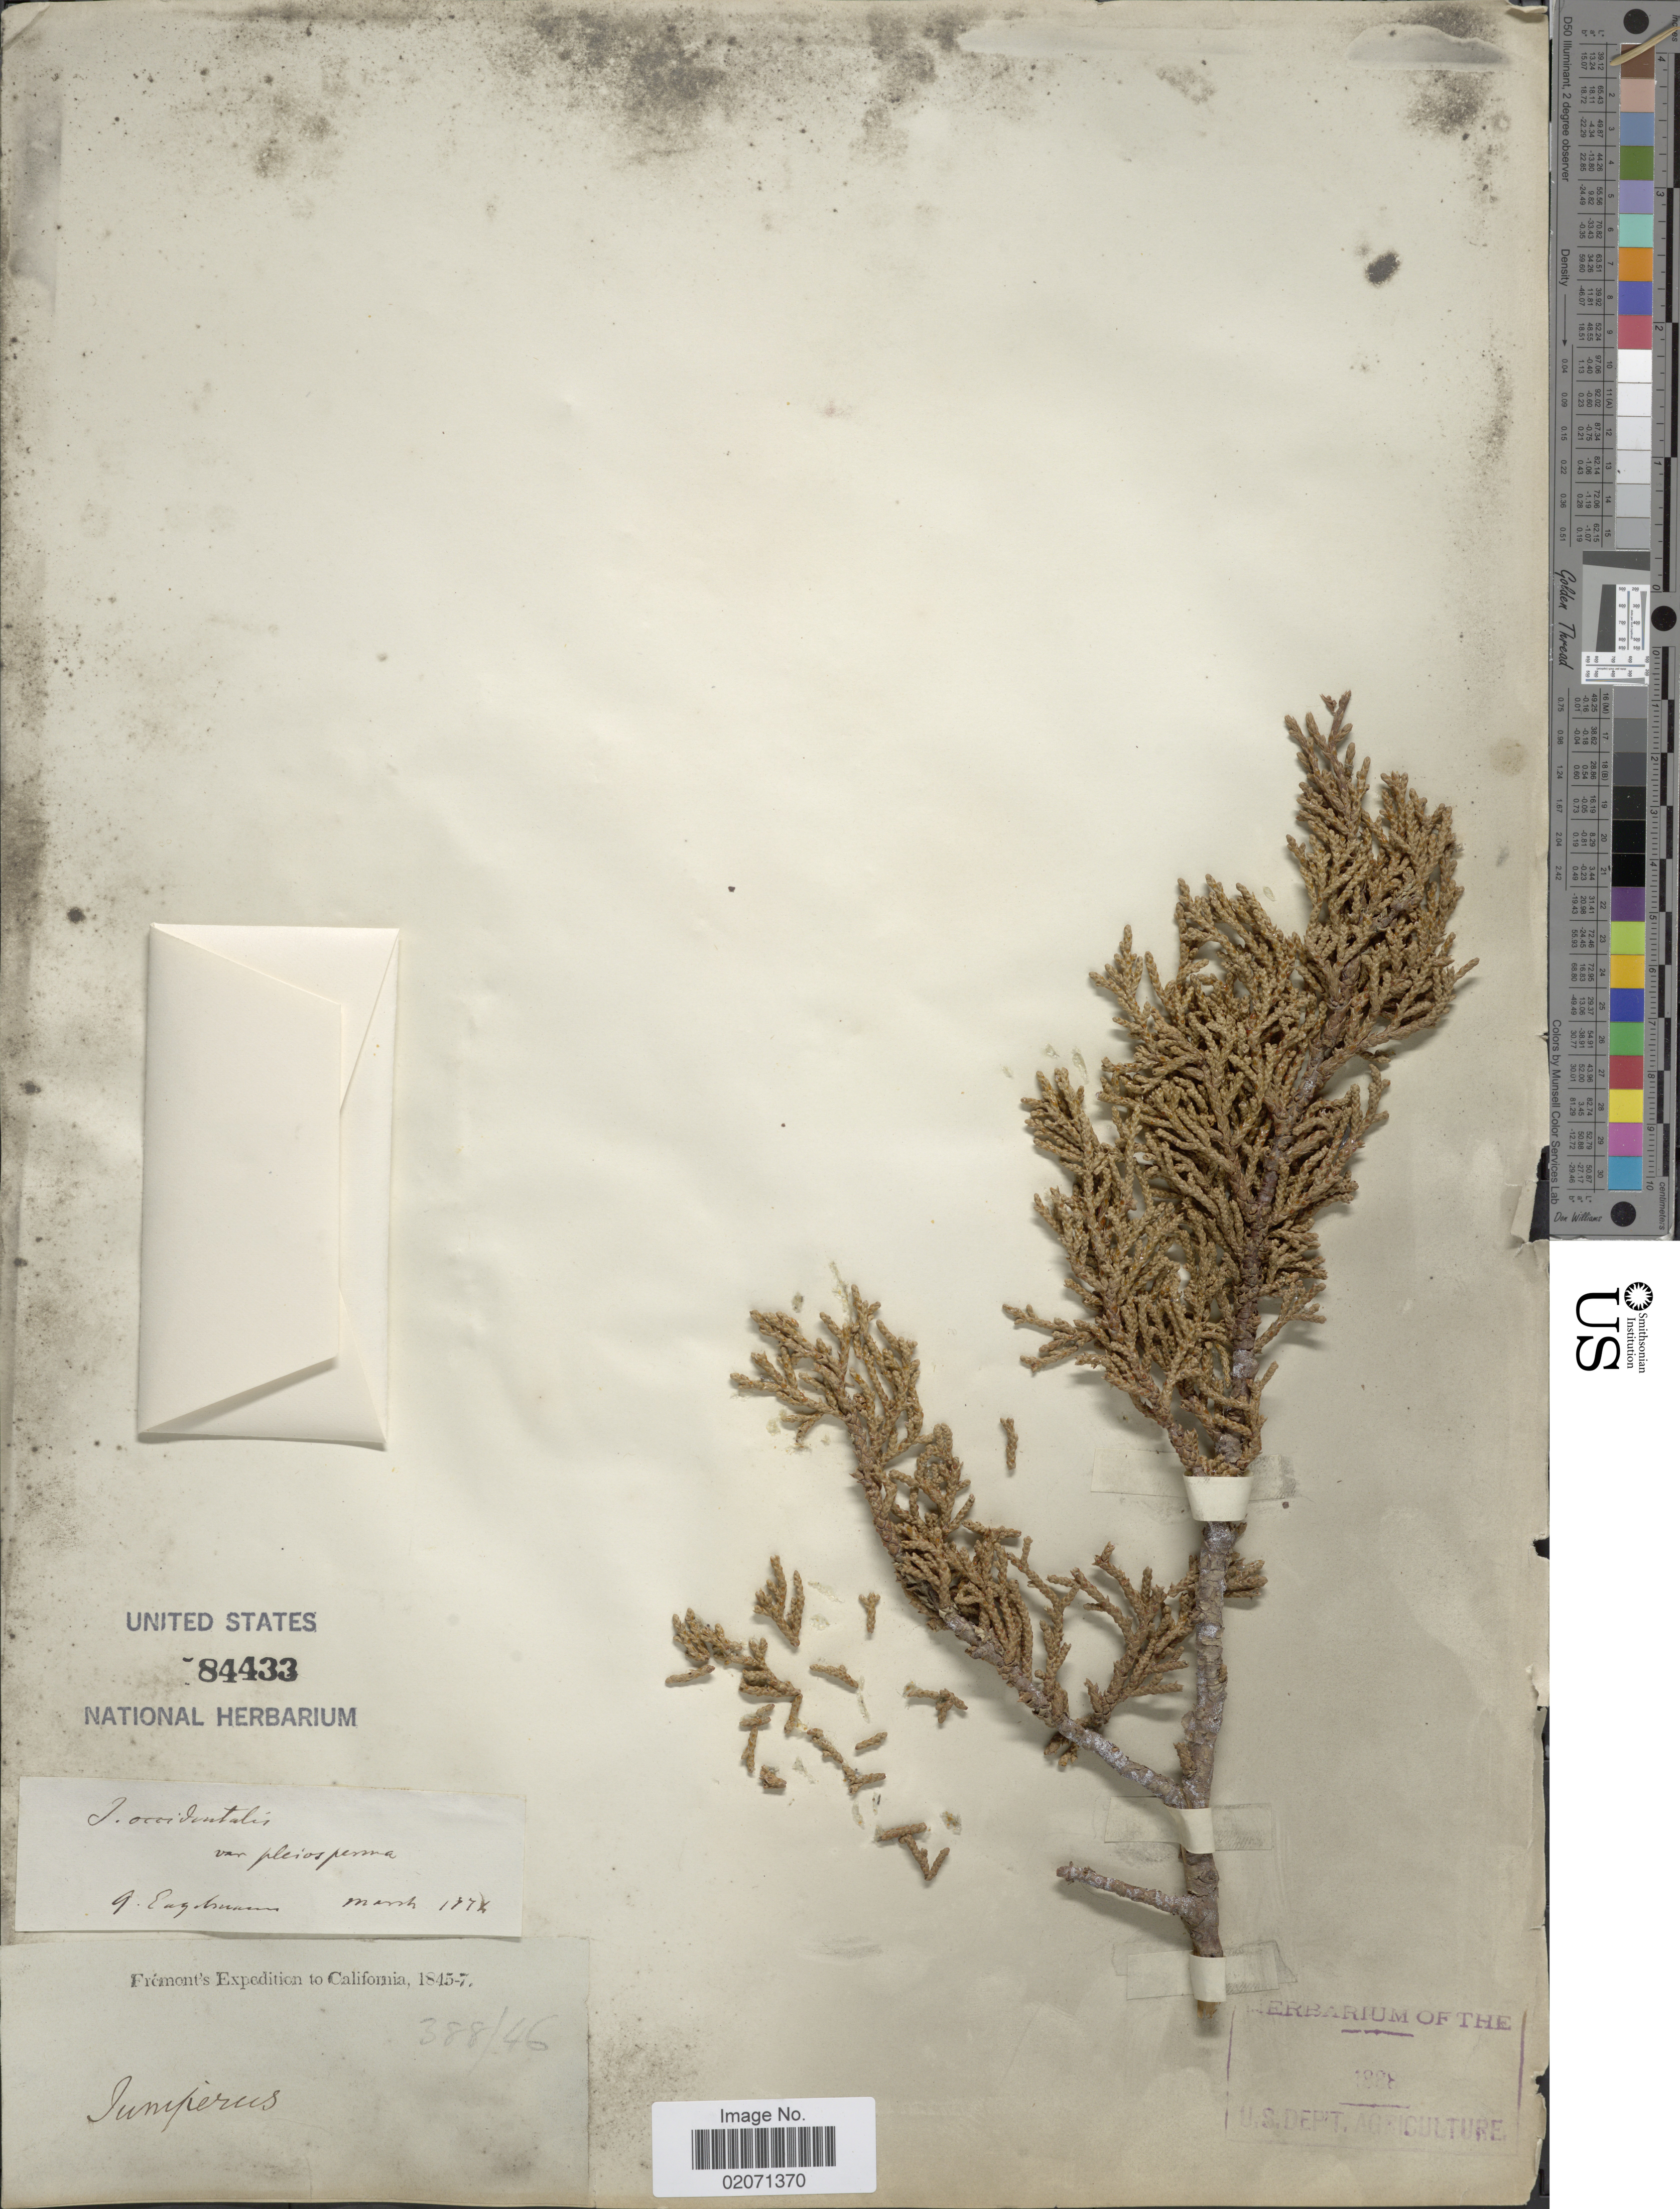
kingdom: Plantae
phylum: Tracheophyta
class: Pinopsida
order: Pinales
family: Cupressaceae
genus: Juniperus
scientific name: Juniperus occidentalis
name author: Hook.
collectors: Fremont Exped.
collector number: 388/46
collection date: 1846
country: United States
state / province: California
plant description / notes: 1874 is date on annotation label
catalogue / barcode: US 84433